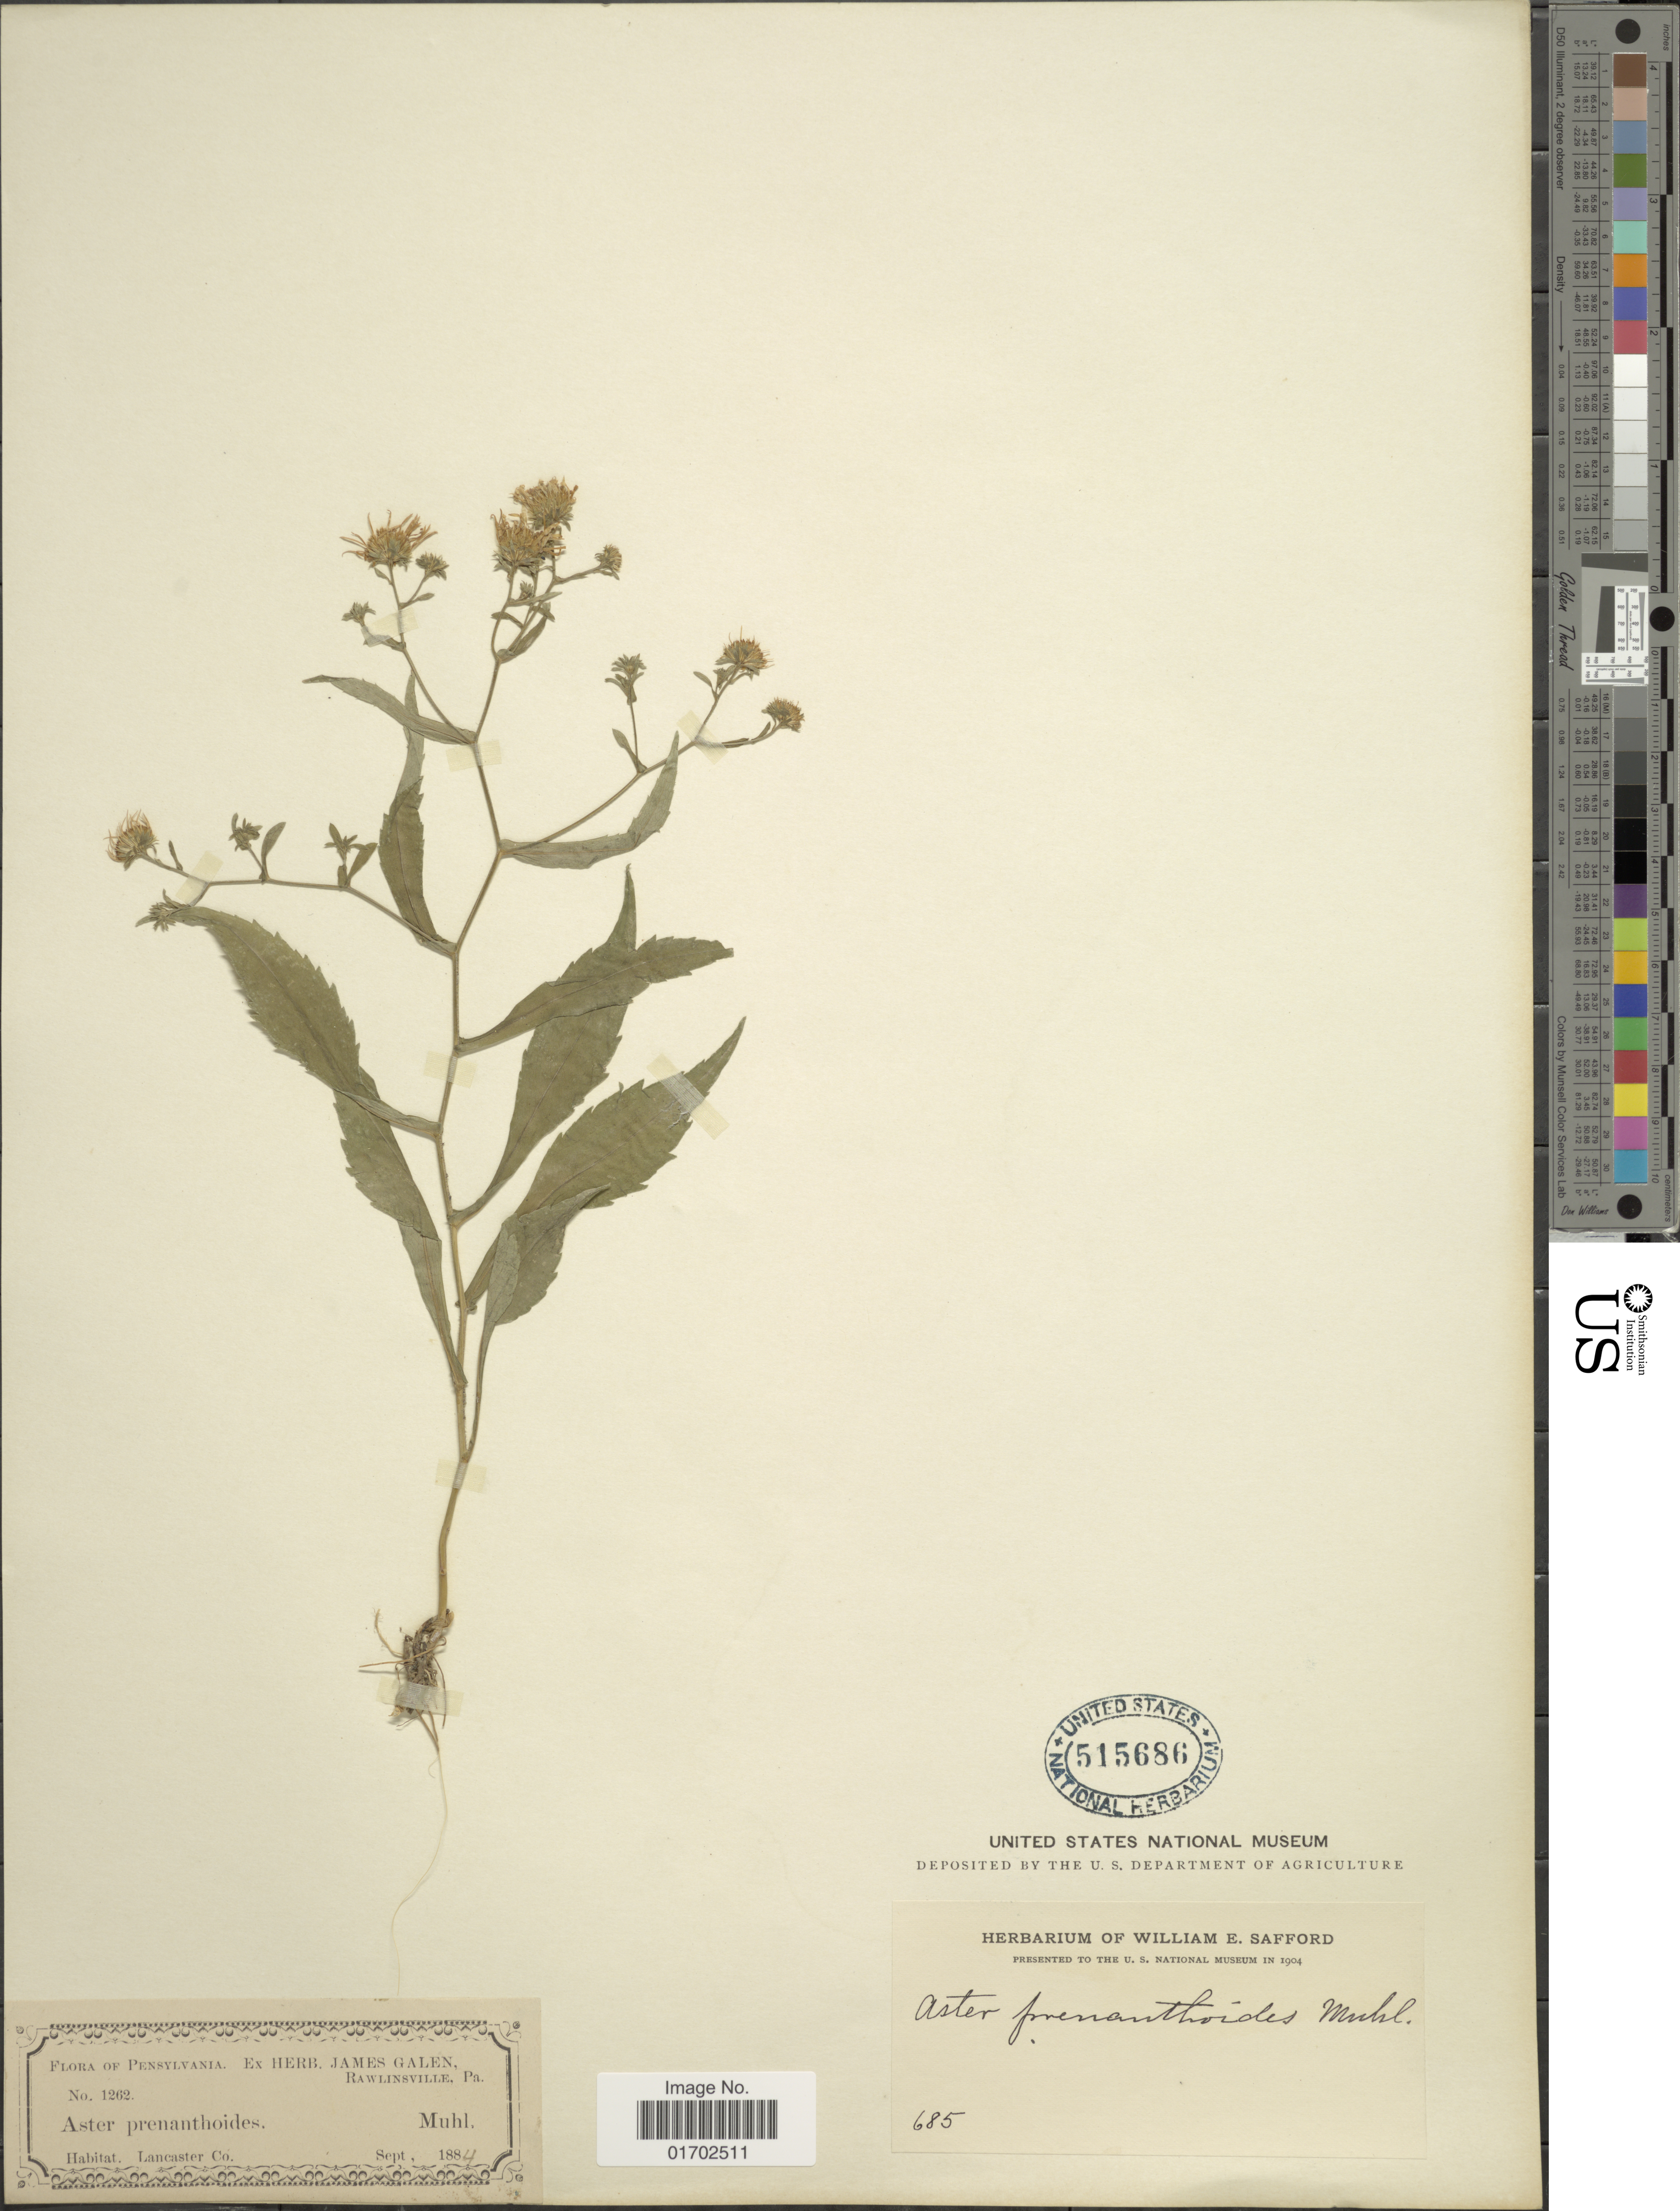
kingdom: Plantae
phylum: Tracheophyta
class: Magnoliopsida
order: Asterales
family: Asteraceae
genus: Symphyotrichum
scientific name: Symphyotrichum prenanthoides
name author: (Muhl. ex Willd.) G.L. Nesom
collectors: ex Herb. James Galen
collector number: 1262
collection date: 1884-09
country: United States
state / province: Pennsylvania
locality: Pennsylvania. Lancaster Co.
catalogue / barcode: US 515686